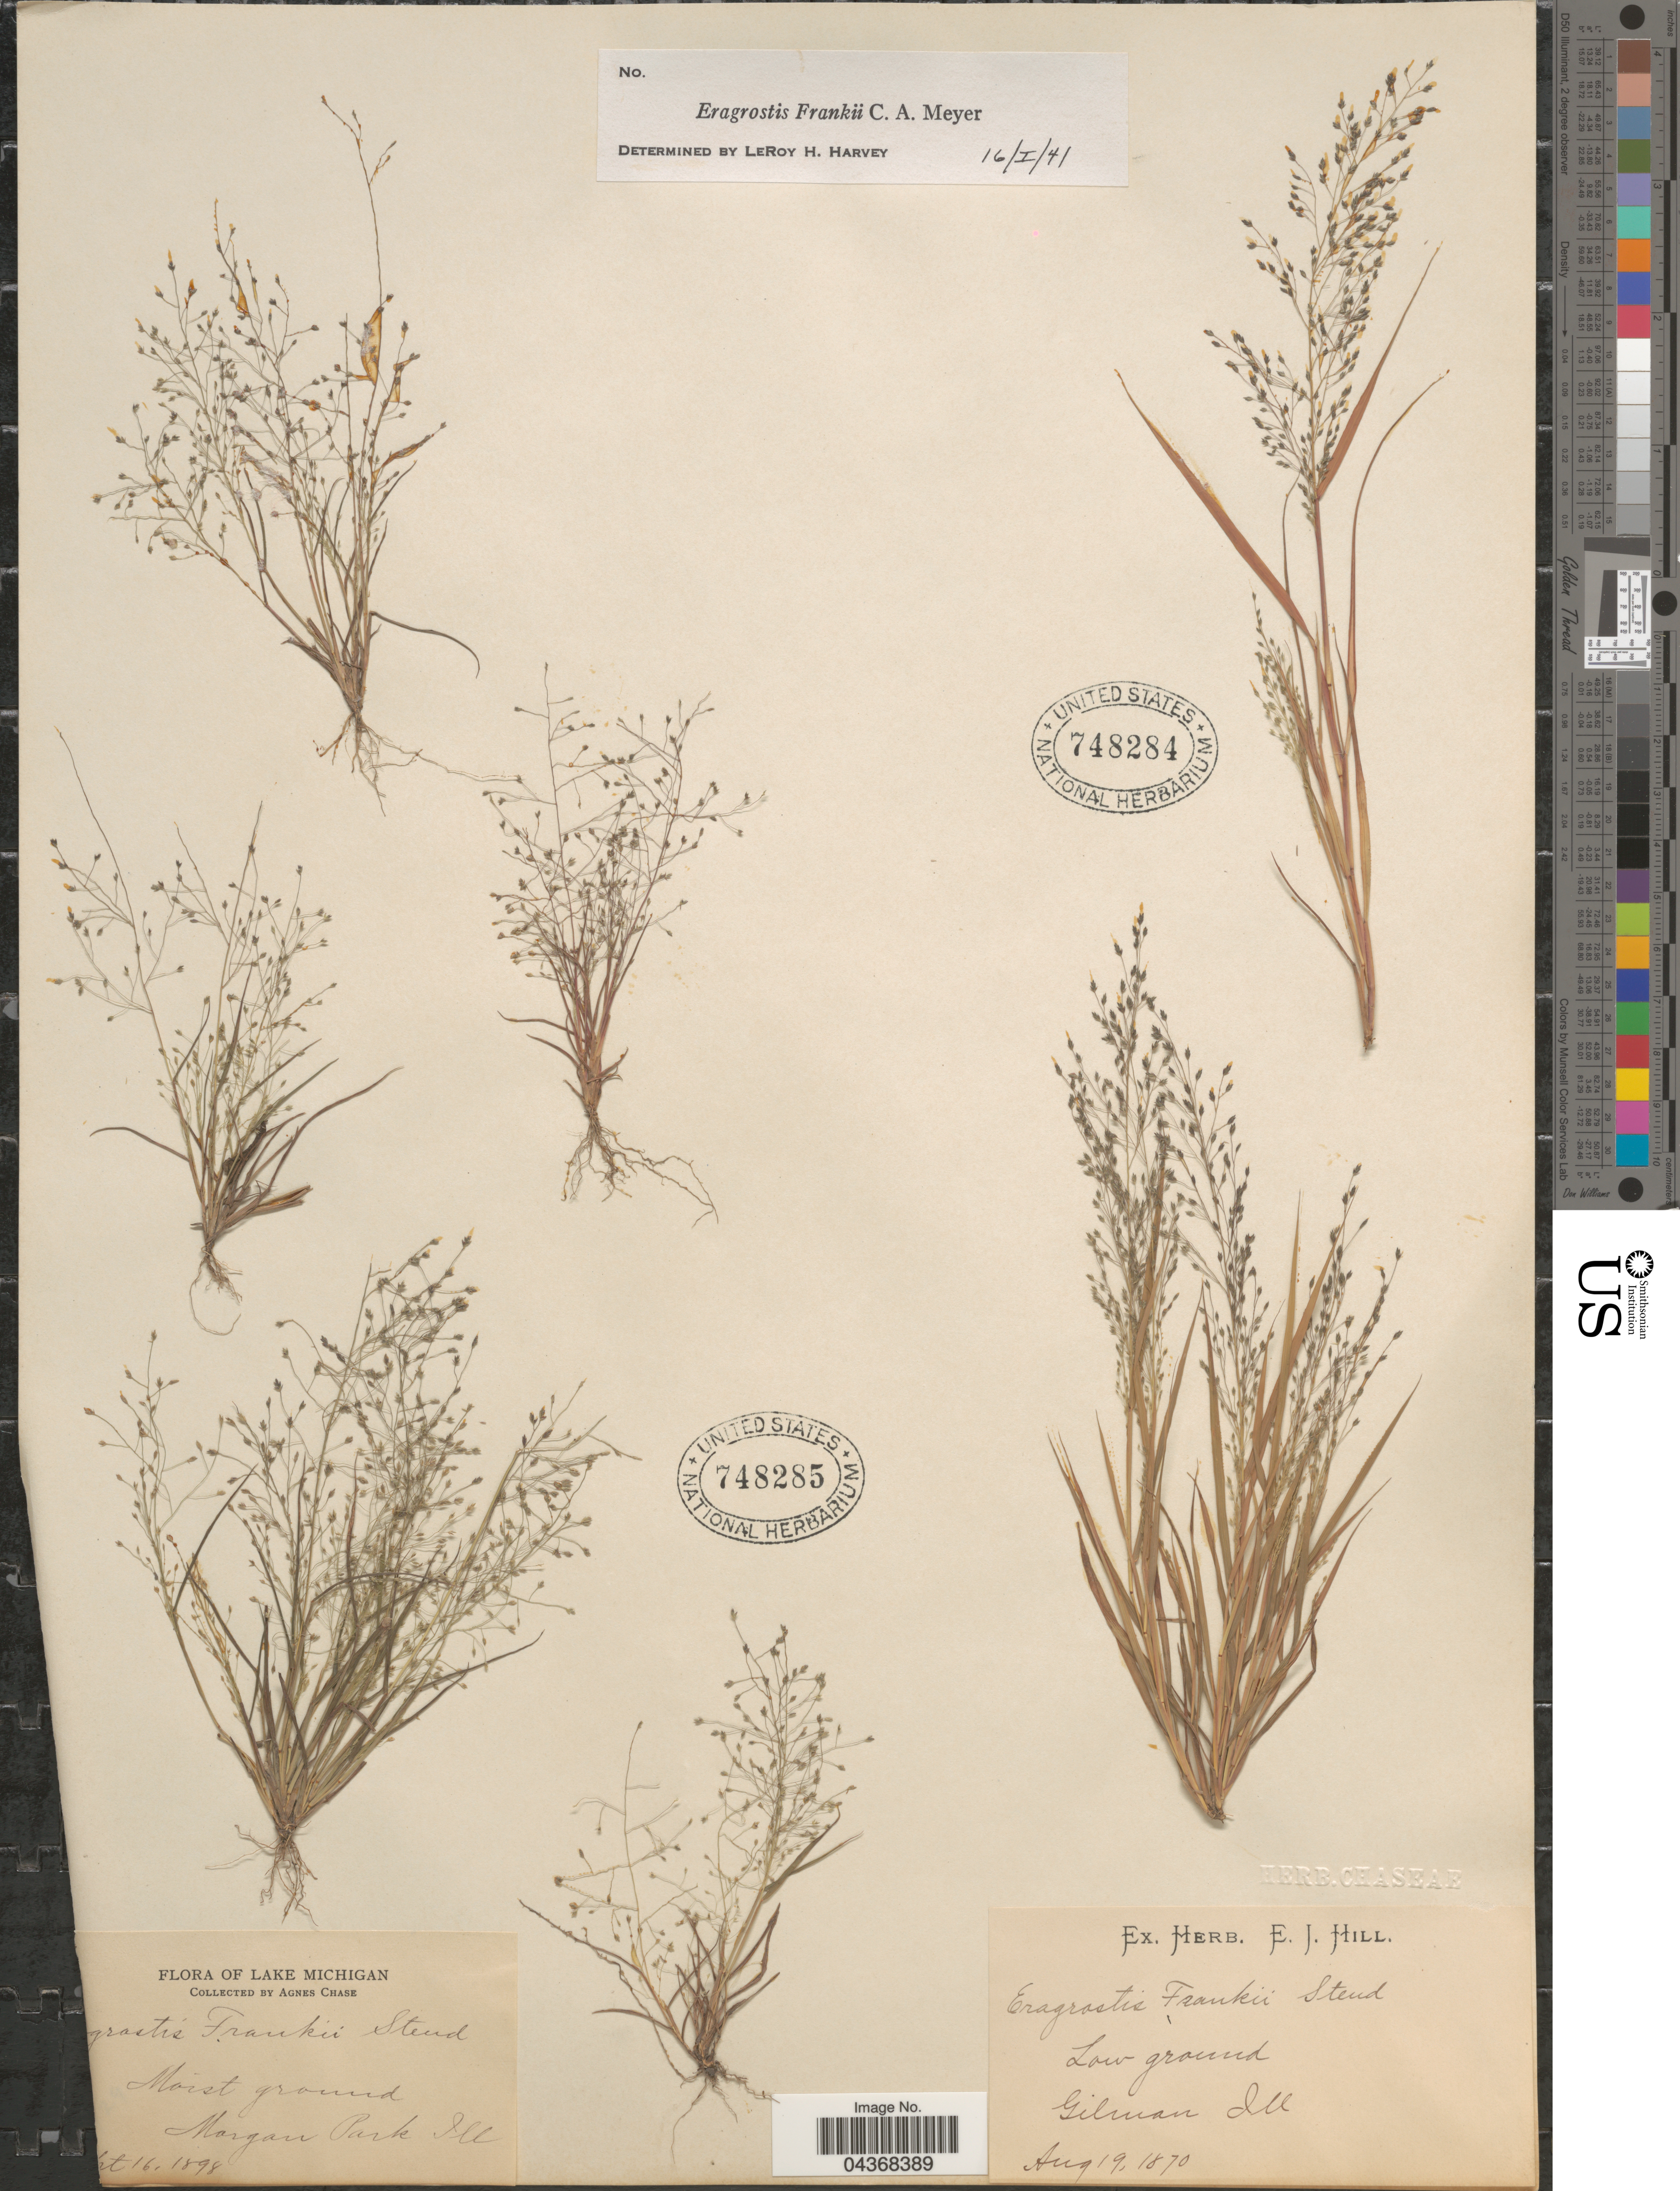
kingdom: Plantae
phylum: Tracheophyta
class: Liliopsida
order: Poales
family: Poaceae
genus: Eragrostis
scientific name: Eragrostis frankii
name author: C.A. Mey. ex Steud.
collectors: A. Chase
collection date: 1898-09-16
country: United States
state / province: Illinois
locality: Lake Michigan. Moist ground. Morgan Park.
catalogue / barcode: US 748285